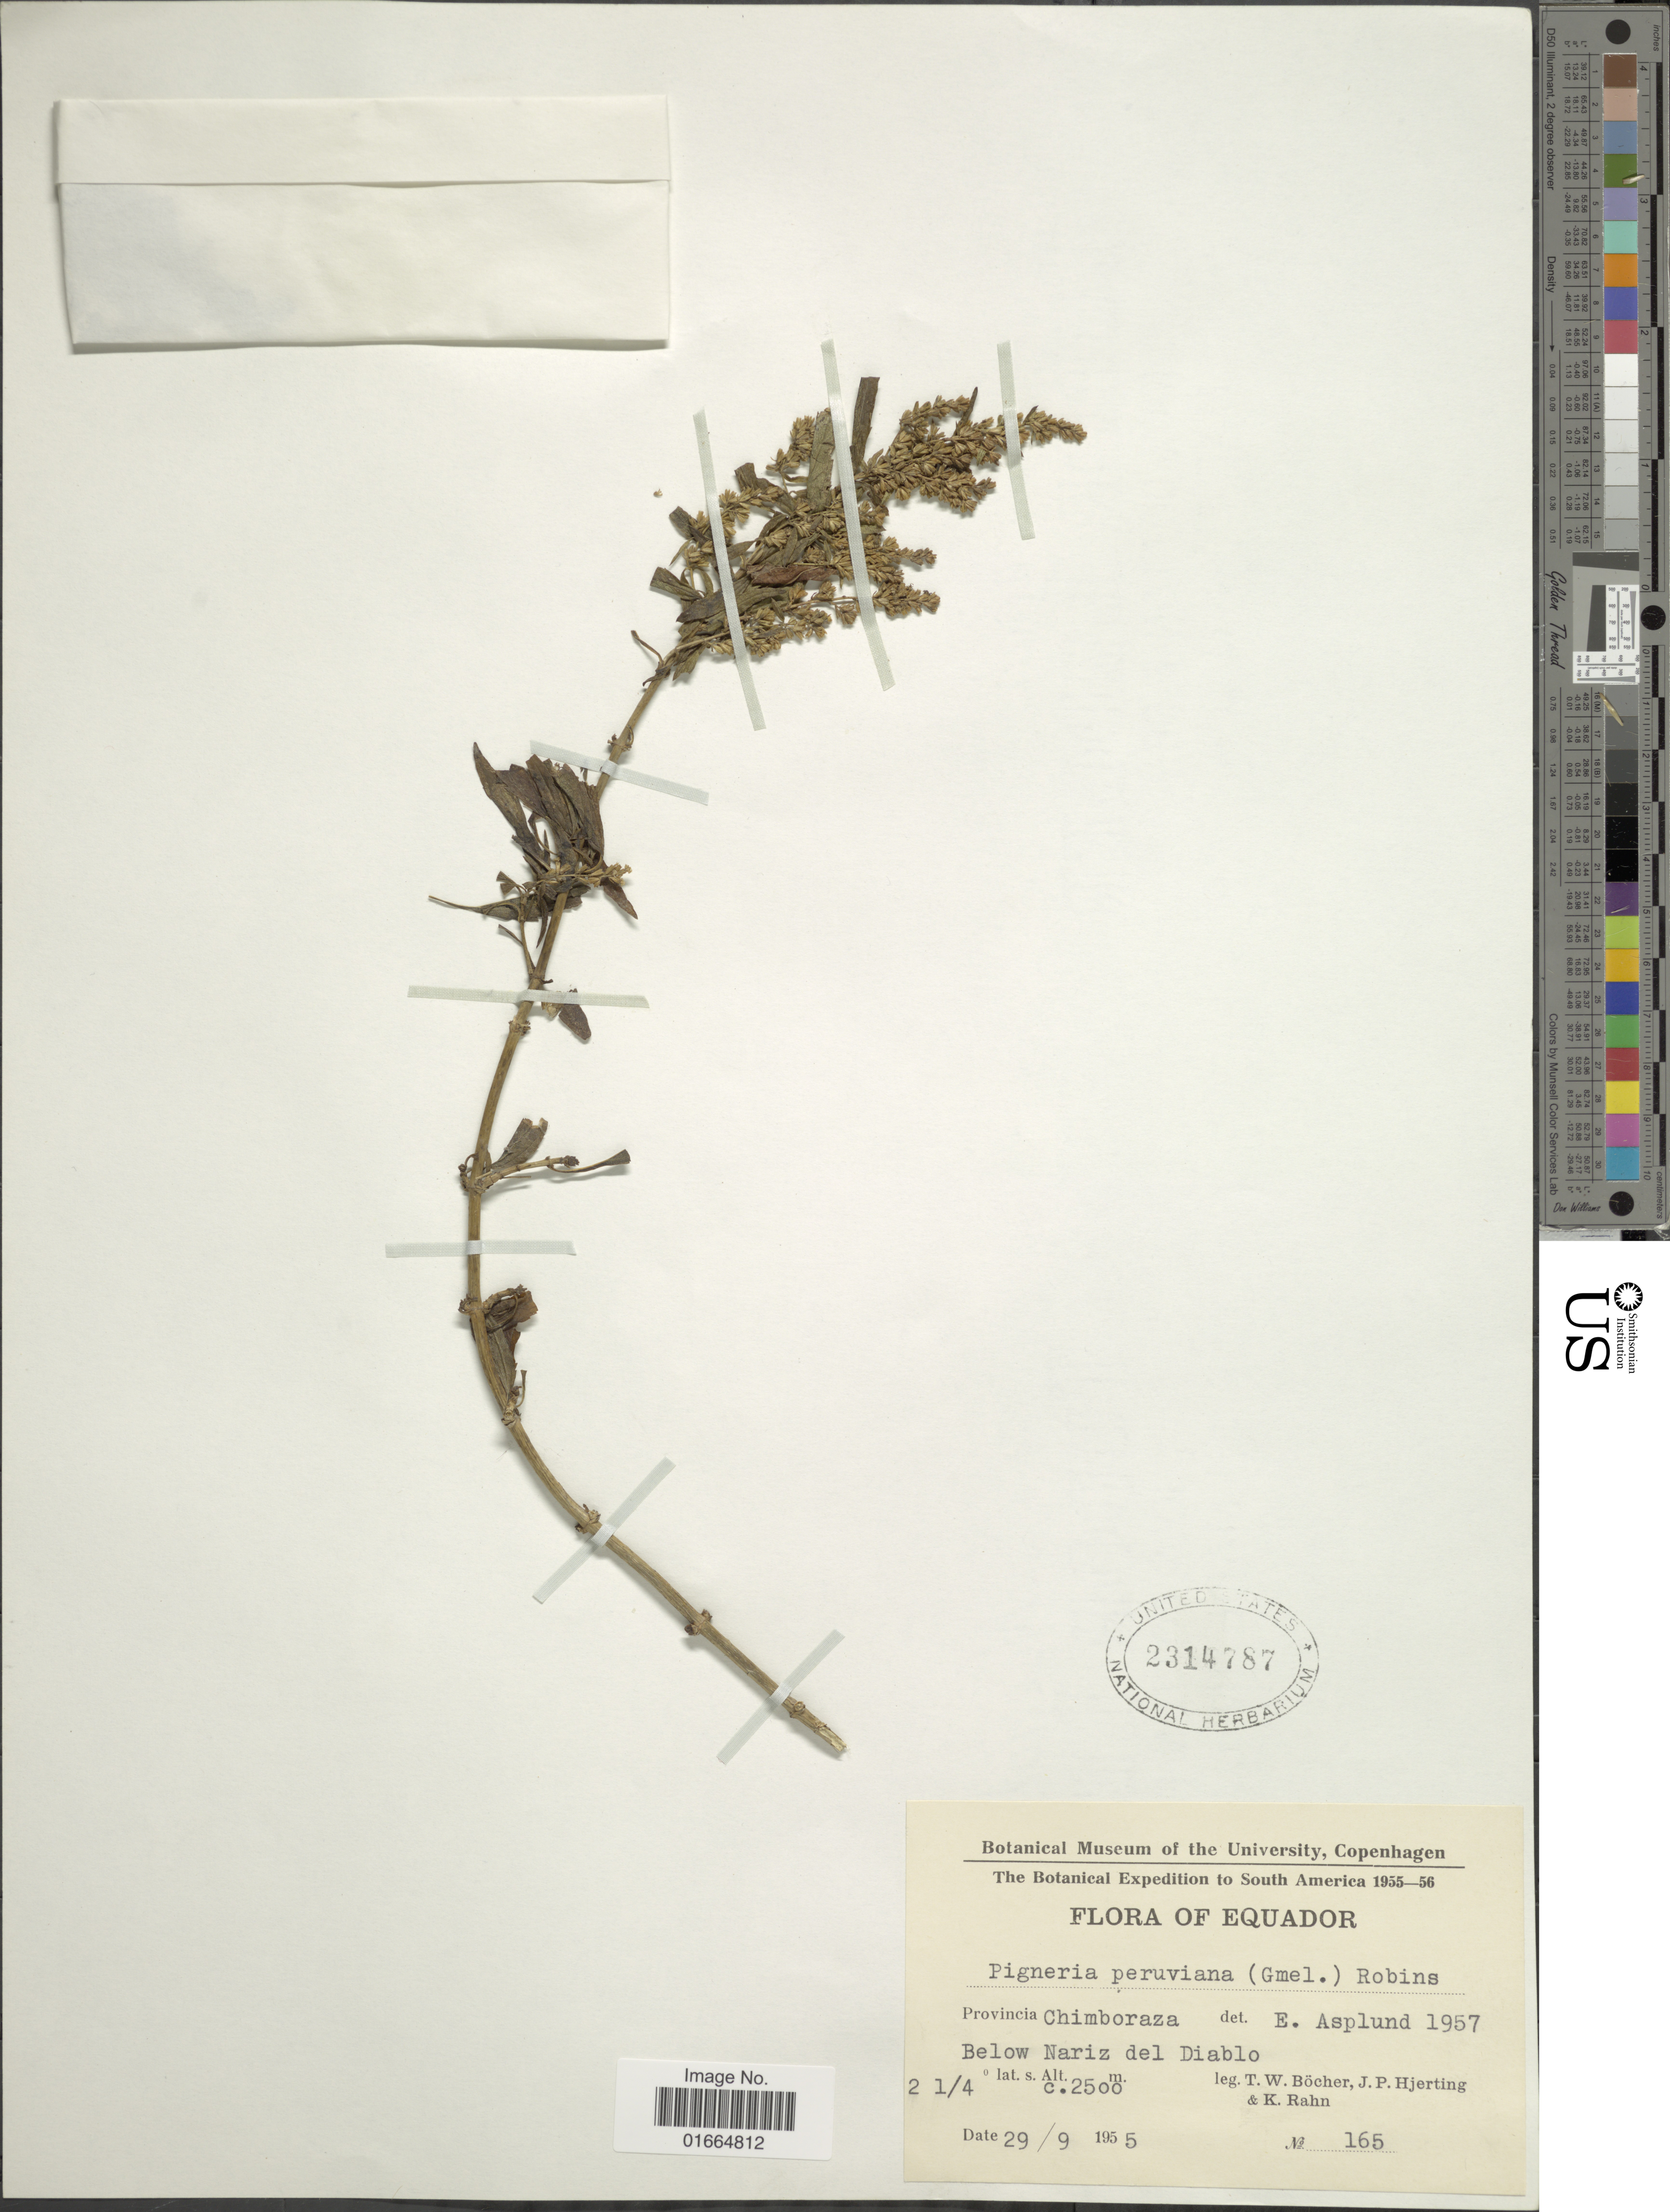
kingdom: Plantae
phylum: Tracheophyta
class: Magnoliopsida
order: Asterales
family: Asteraceae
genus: Ophryosporus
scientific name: Ophryosporus peruvianus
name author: (J.F. Gmel.) R.M. King & H. Rob.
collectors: T. Böcher, J. P. Hjerting & K. Rahn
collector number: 165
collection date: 1955-09-29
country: Ecuador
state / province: Chimborazo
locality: Provincia Chimboraza. Below Nariz del Diablo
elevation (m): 2500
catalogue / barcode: US 2314787